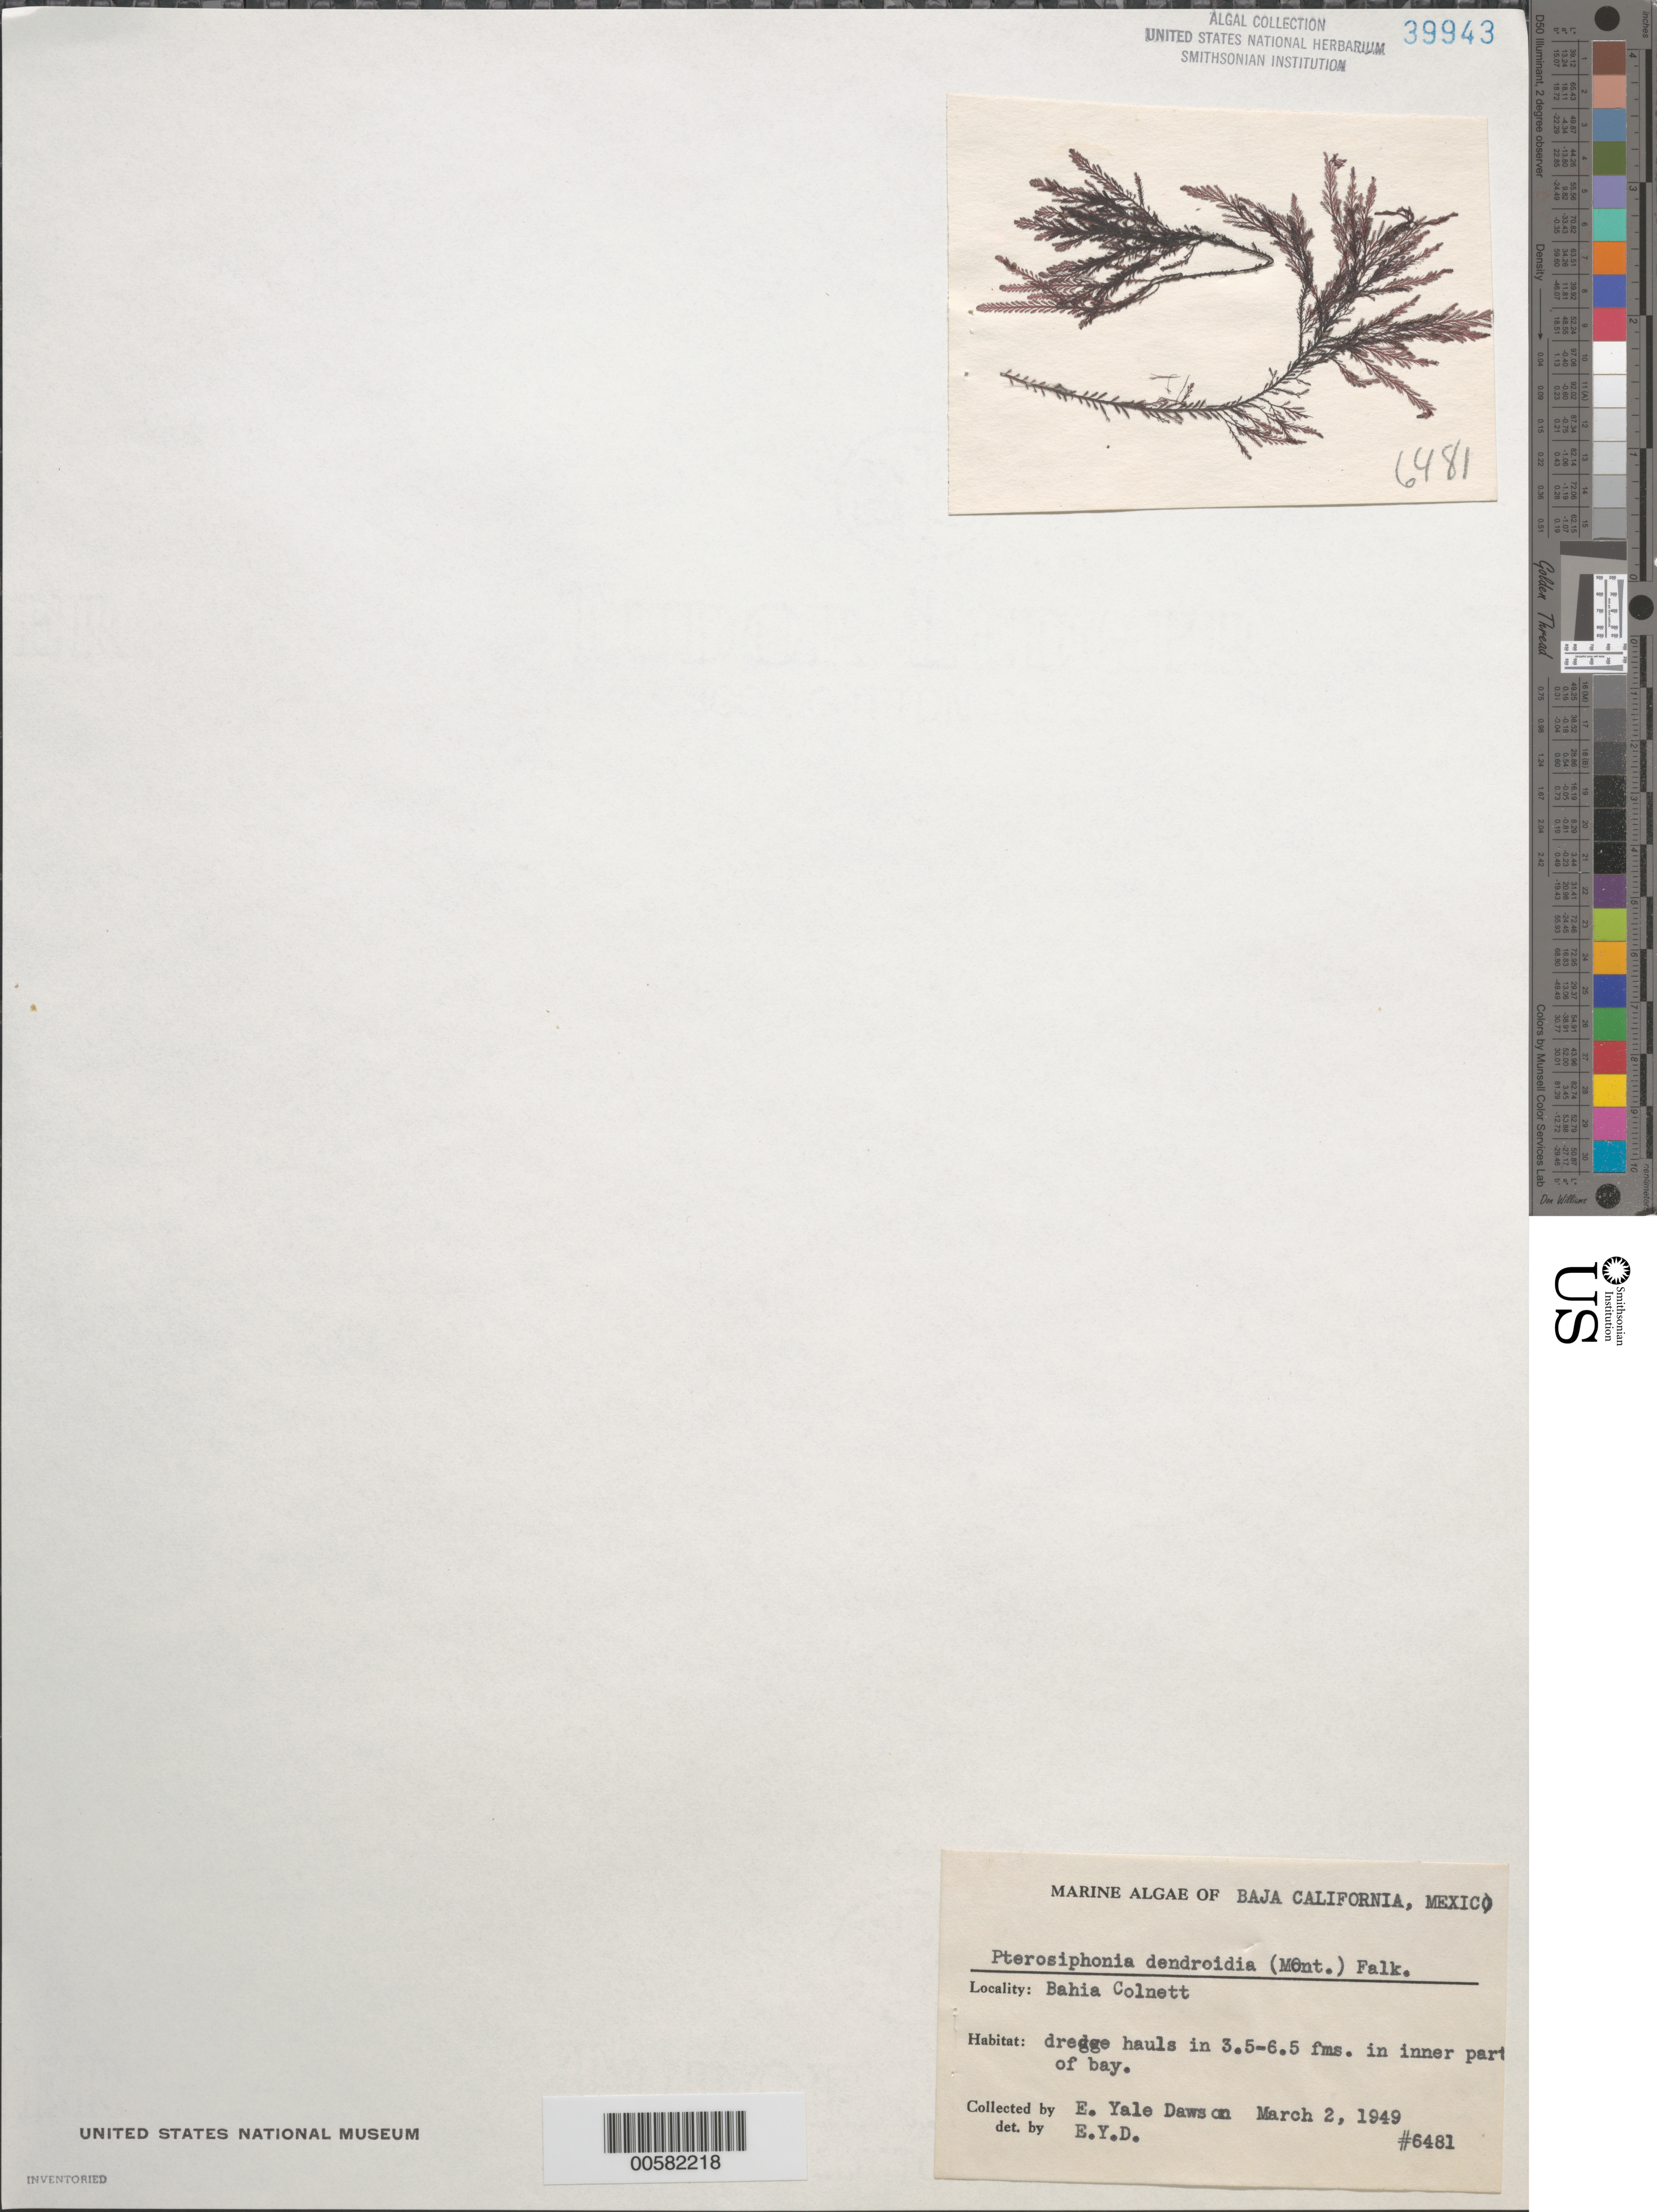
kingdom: Plantae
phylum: Rhodophyta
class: Florideophyceae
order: Ceramiales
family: Rhodomelaceae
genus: Symphyocladiella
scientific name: Symphyocladiella dendroidea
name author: (Montagne) Bustamante et al.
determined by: Algae name updating Project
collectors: E. Y. Dawson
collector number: EYD 6481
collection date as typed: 02 Mar 1949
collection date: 1949-03-02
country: Mexico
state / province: Baja California Norte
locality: Bahia Colnett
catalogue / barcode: US 39943